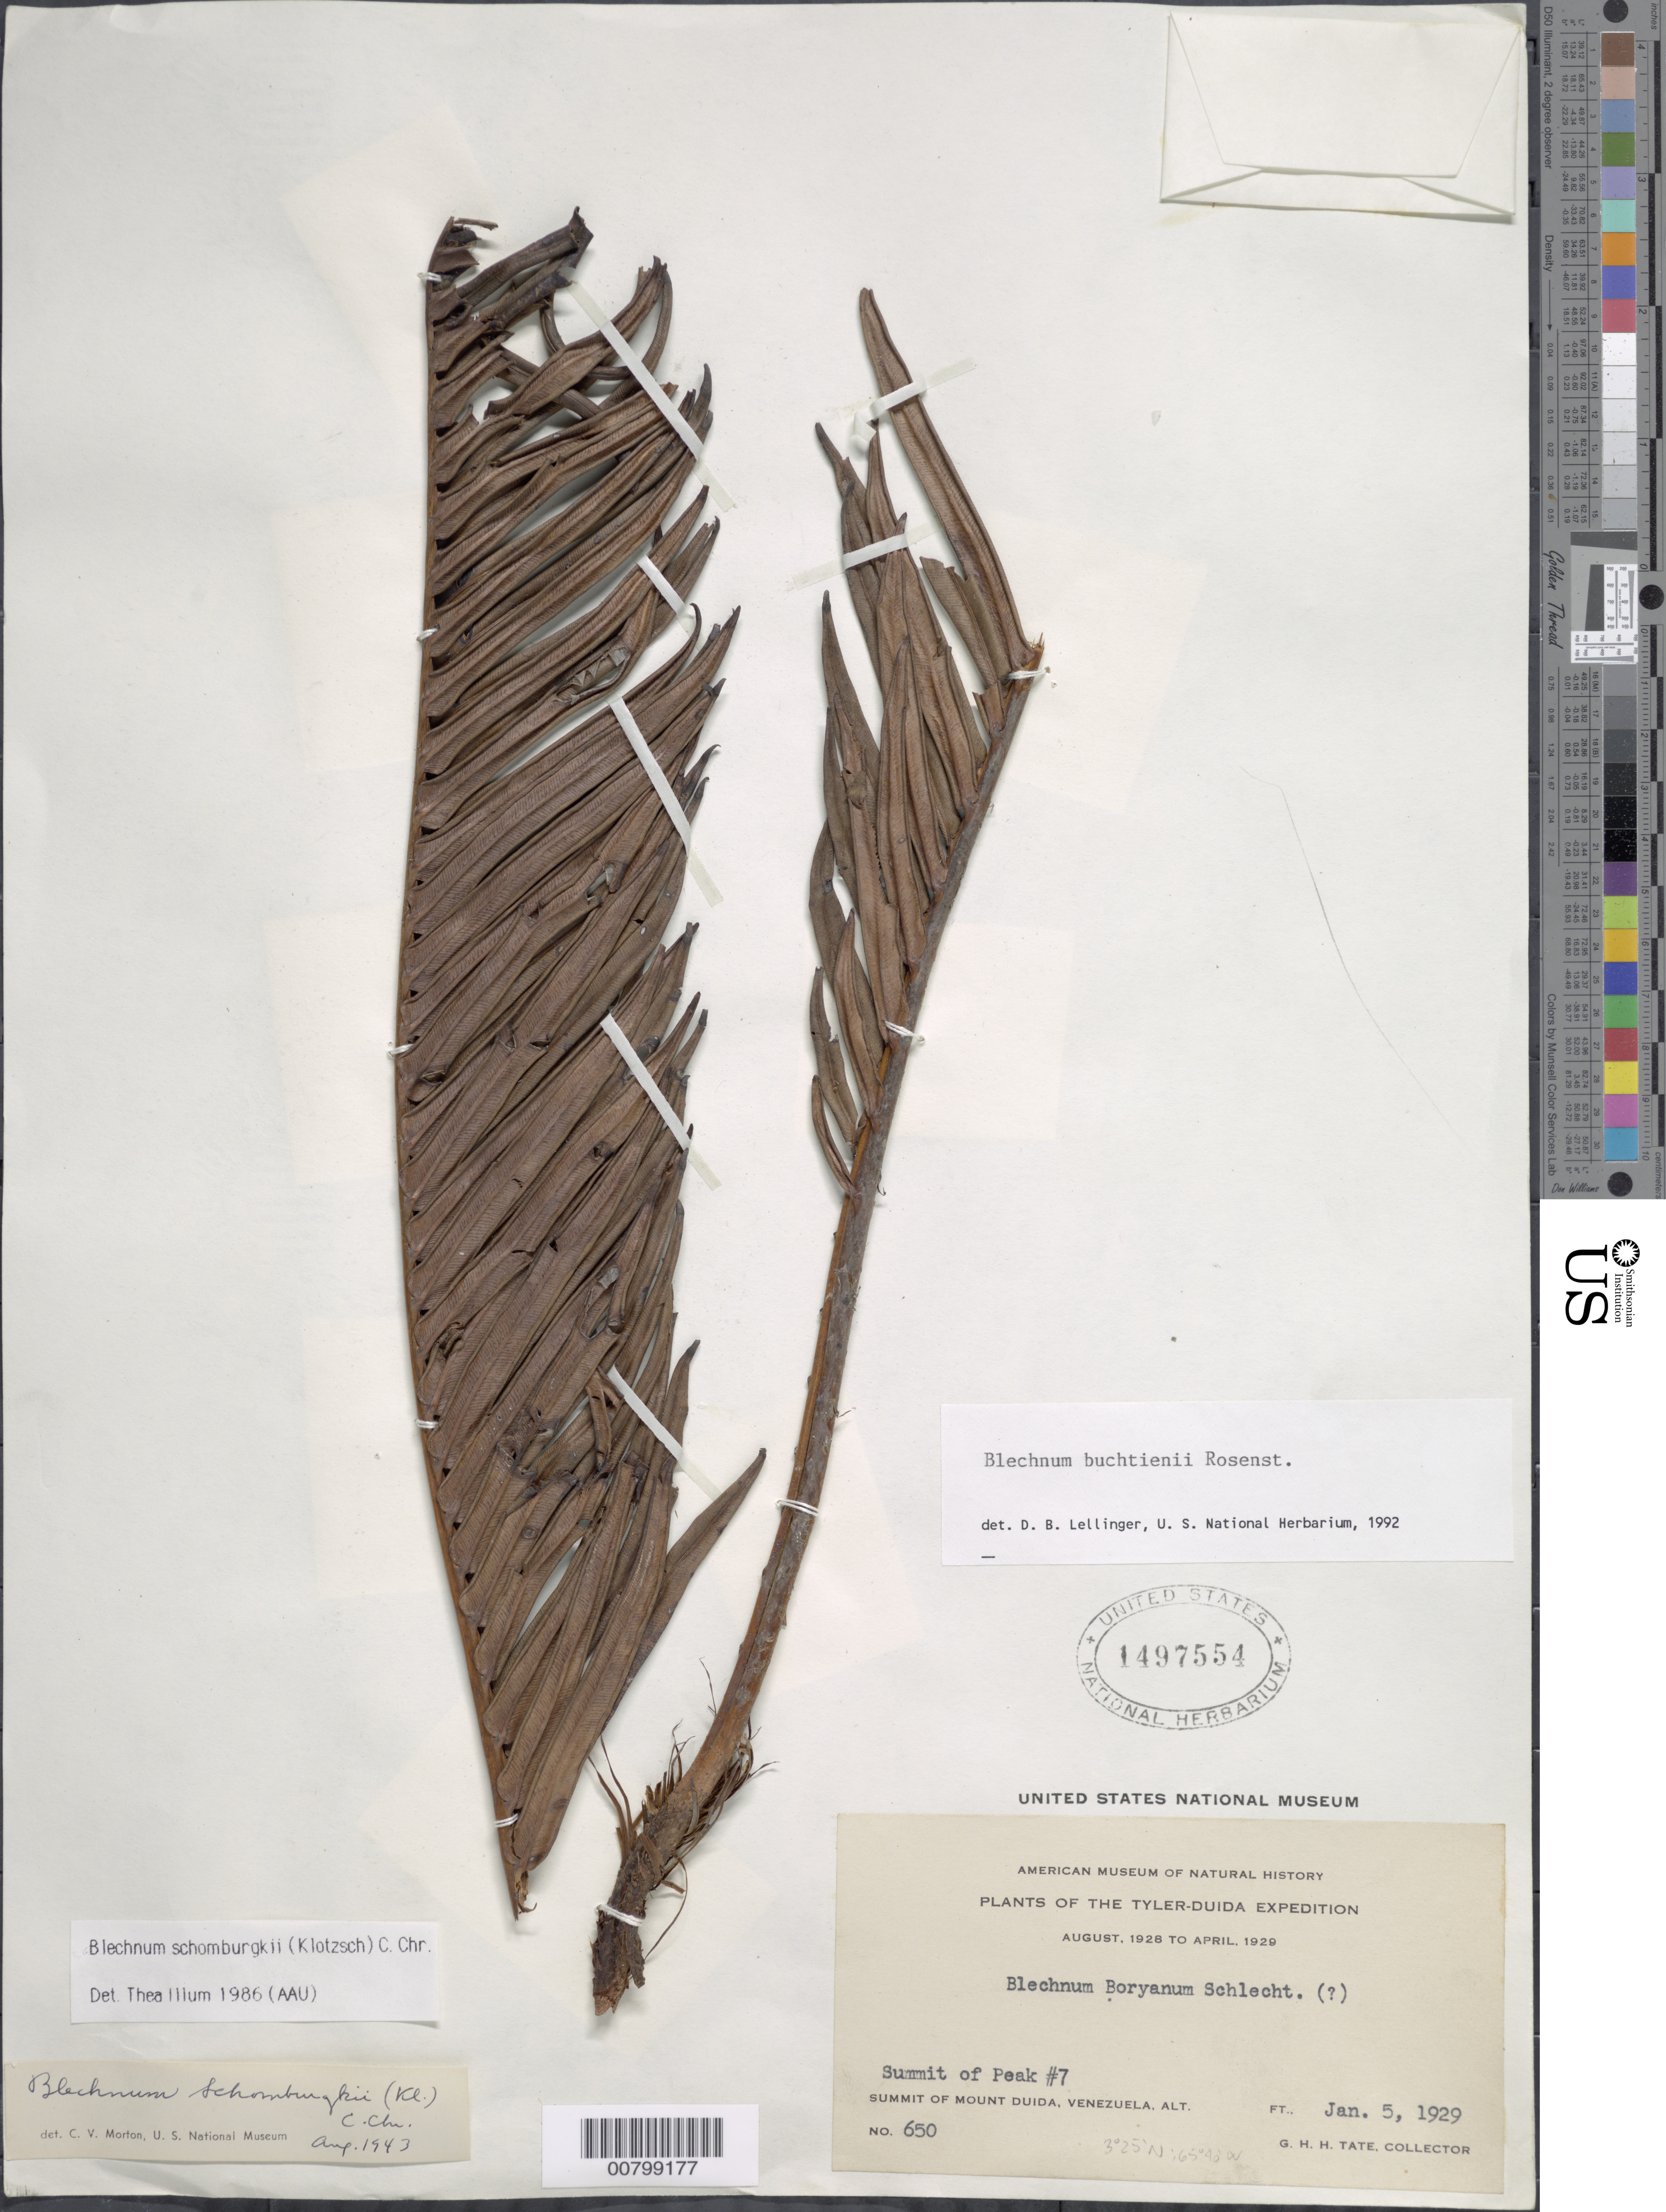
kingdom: Plantae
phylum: Tracheophyta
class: Polypodiopsida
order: Polypodiales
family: Blechnaceae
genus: Blechnum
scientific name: Blechnum auratum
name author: (Fée) R.M. Tryon & Stolze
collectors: G. H. H.Tate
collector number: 650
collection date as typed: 5-Jan-29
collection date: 1929-01-05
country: Venezuela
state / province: Amazonas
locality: Mount Duida, summit, Peak #7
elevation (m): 2164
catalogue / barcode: US 1497554